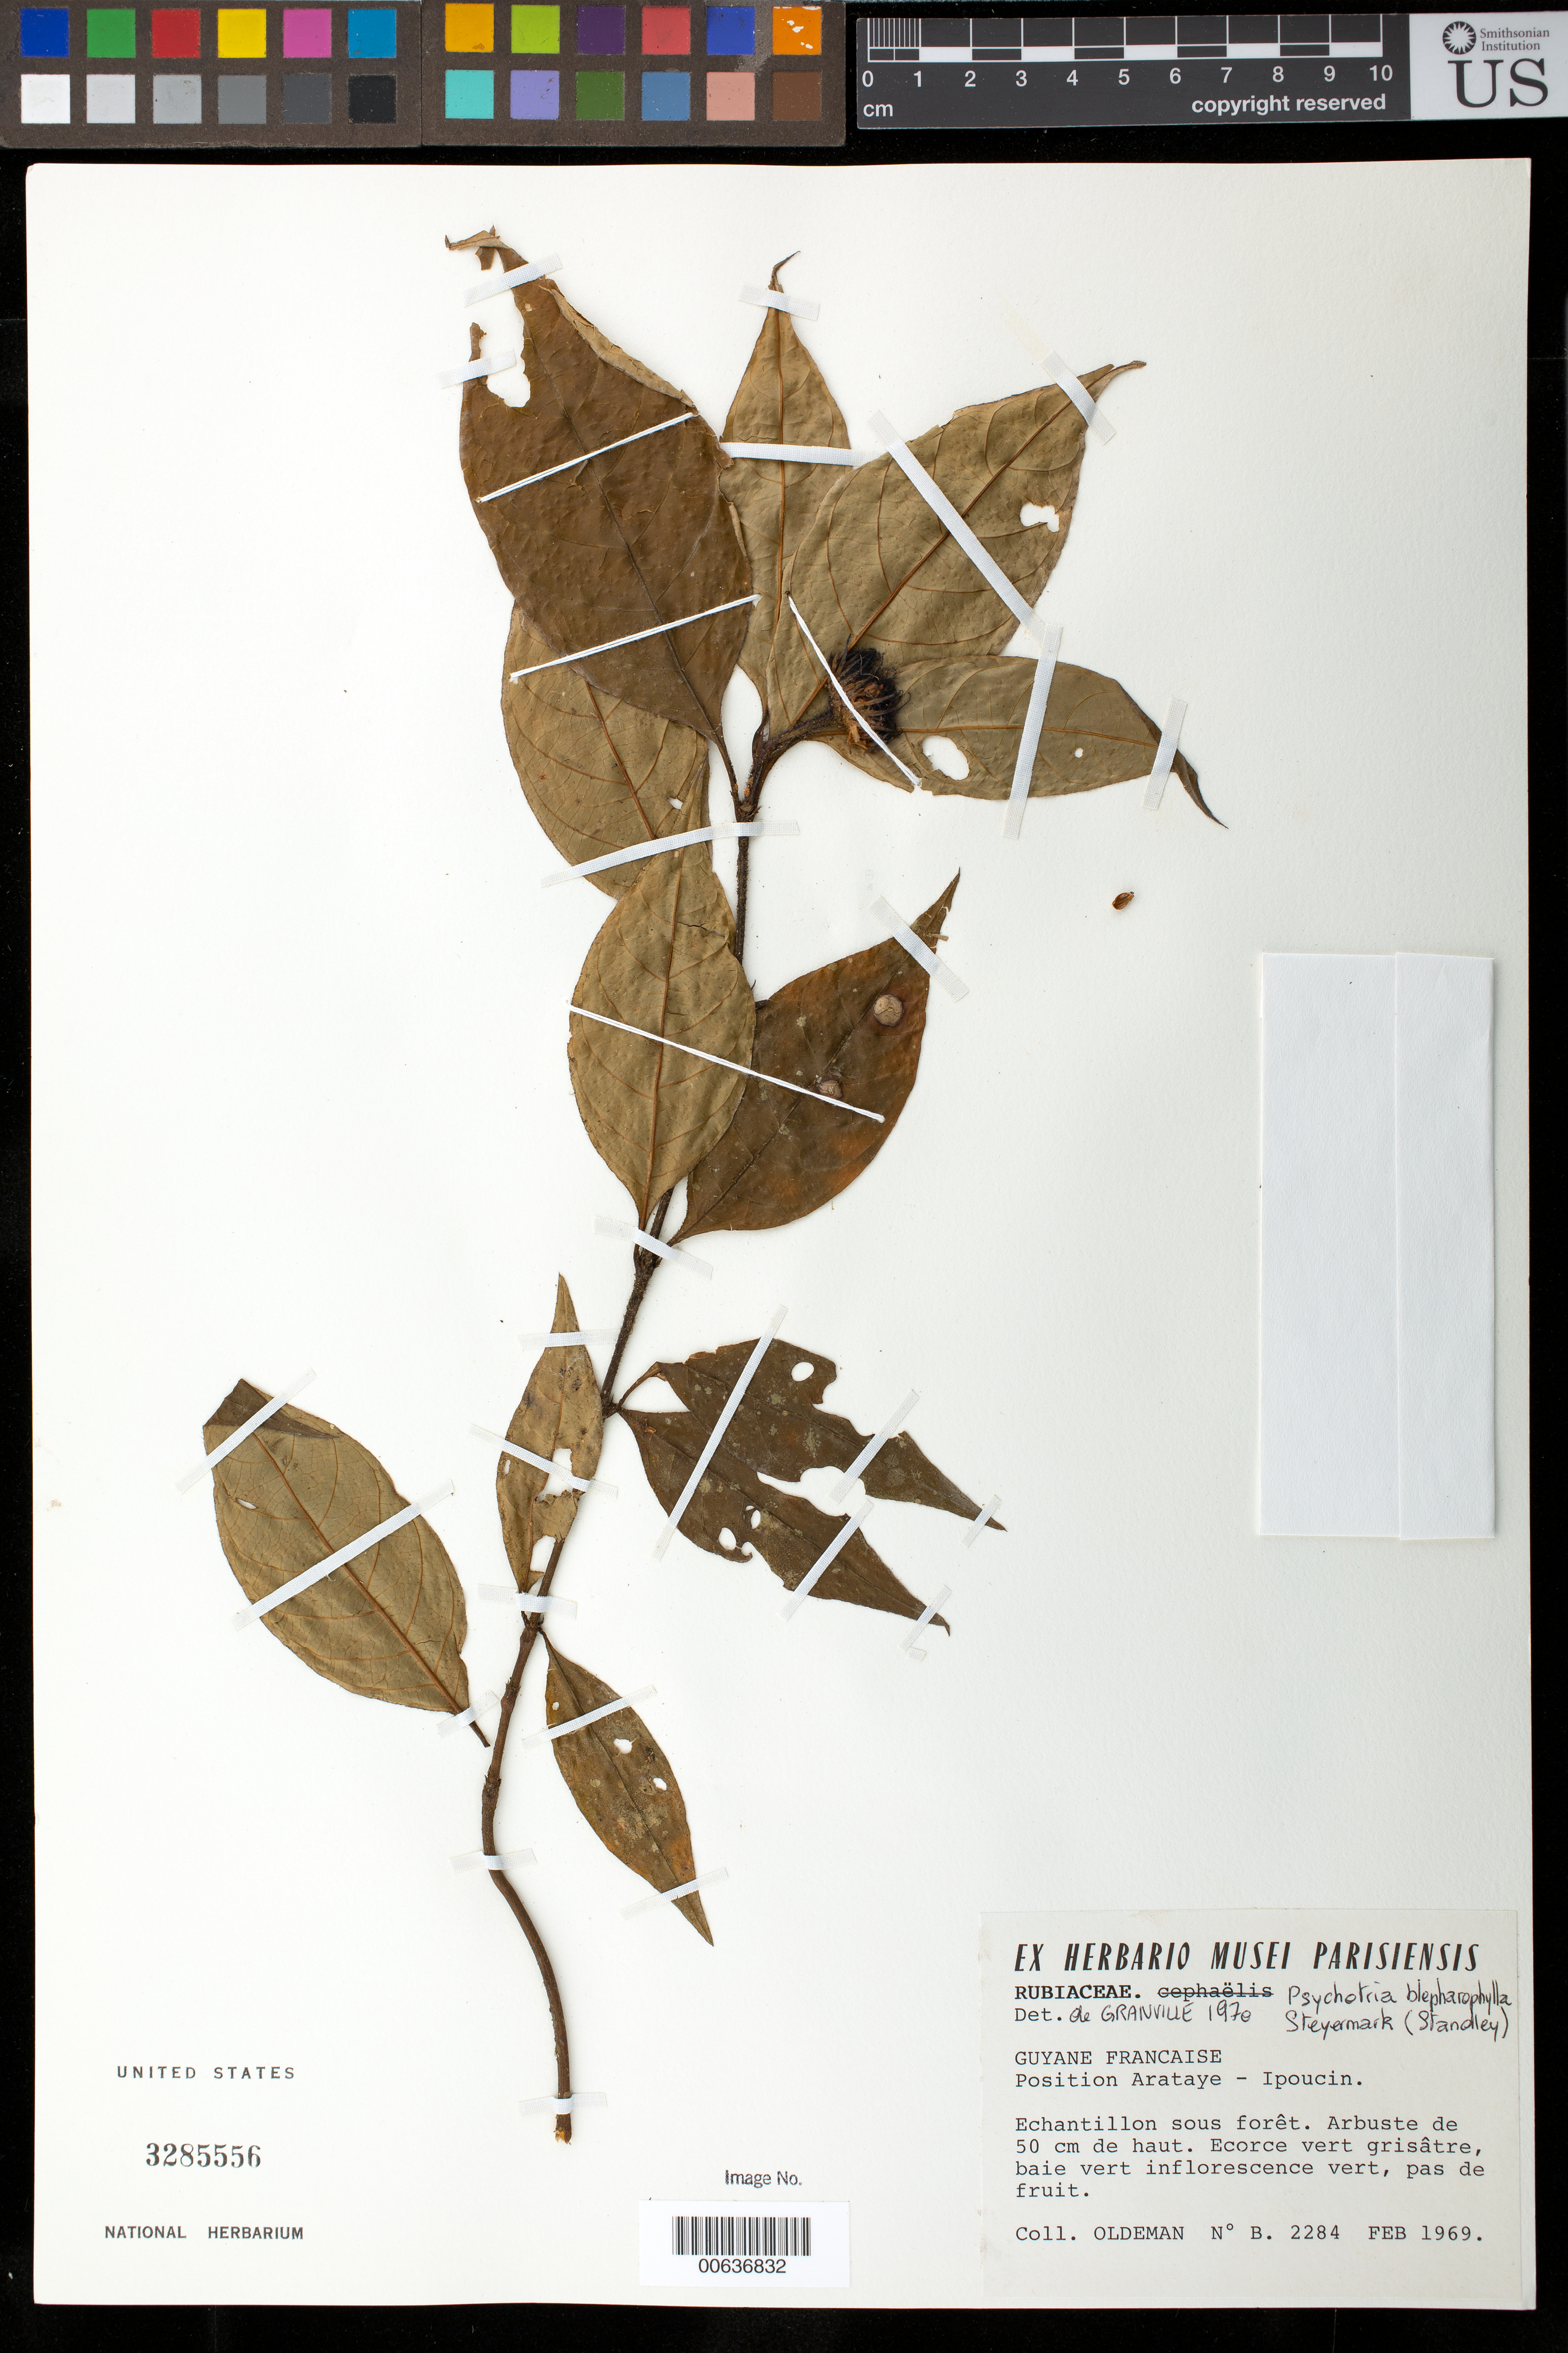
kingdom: Plantae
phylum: Tracheophyta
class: Magnoliopsida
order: Gentianales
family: Rubiaceae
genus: Palicourea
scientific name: Palicourea glabra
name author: (Aubl.) Delprete & J.H. Kirkbr.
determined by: Kirkbride, J. H., Jr.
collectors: R. Oldeman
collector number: B 2284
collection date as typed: Feb-69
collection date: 1969-02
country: French Guiana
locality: Arataye, Crique Ipoucin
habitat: Echantillon sous foret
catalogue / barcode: US 3285556